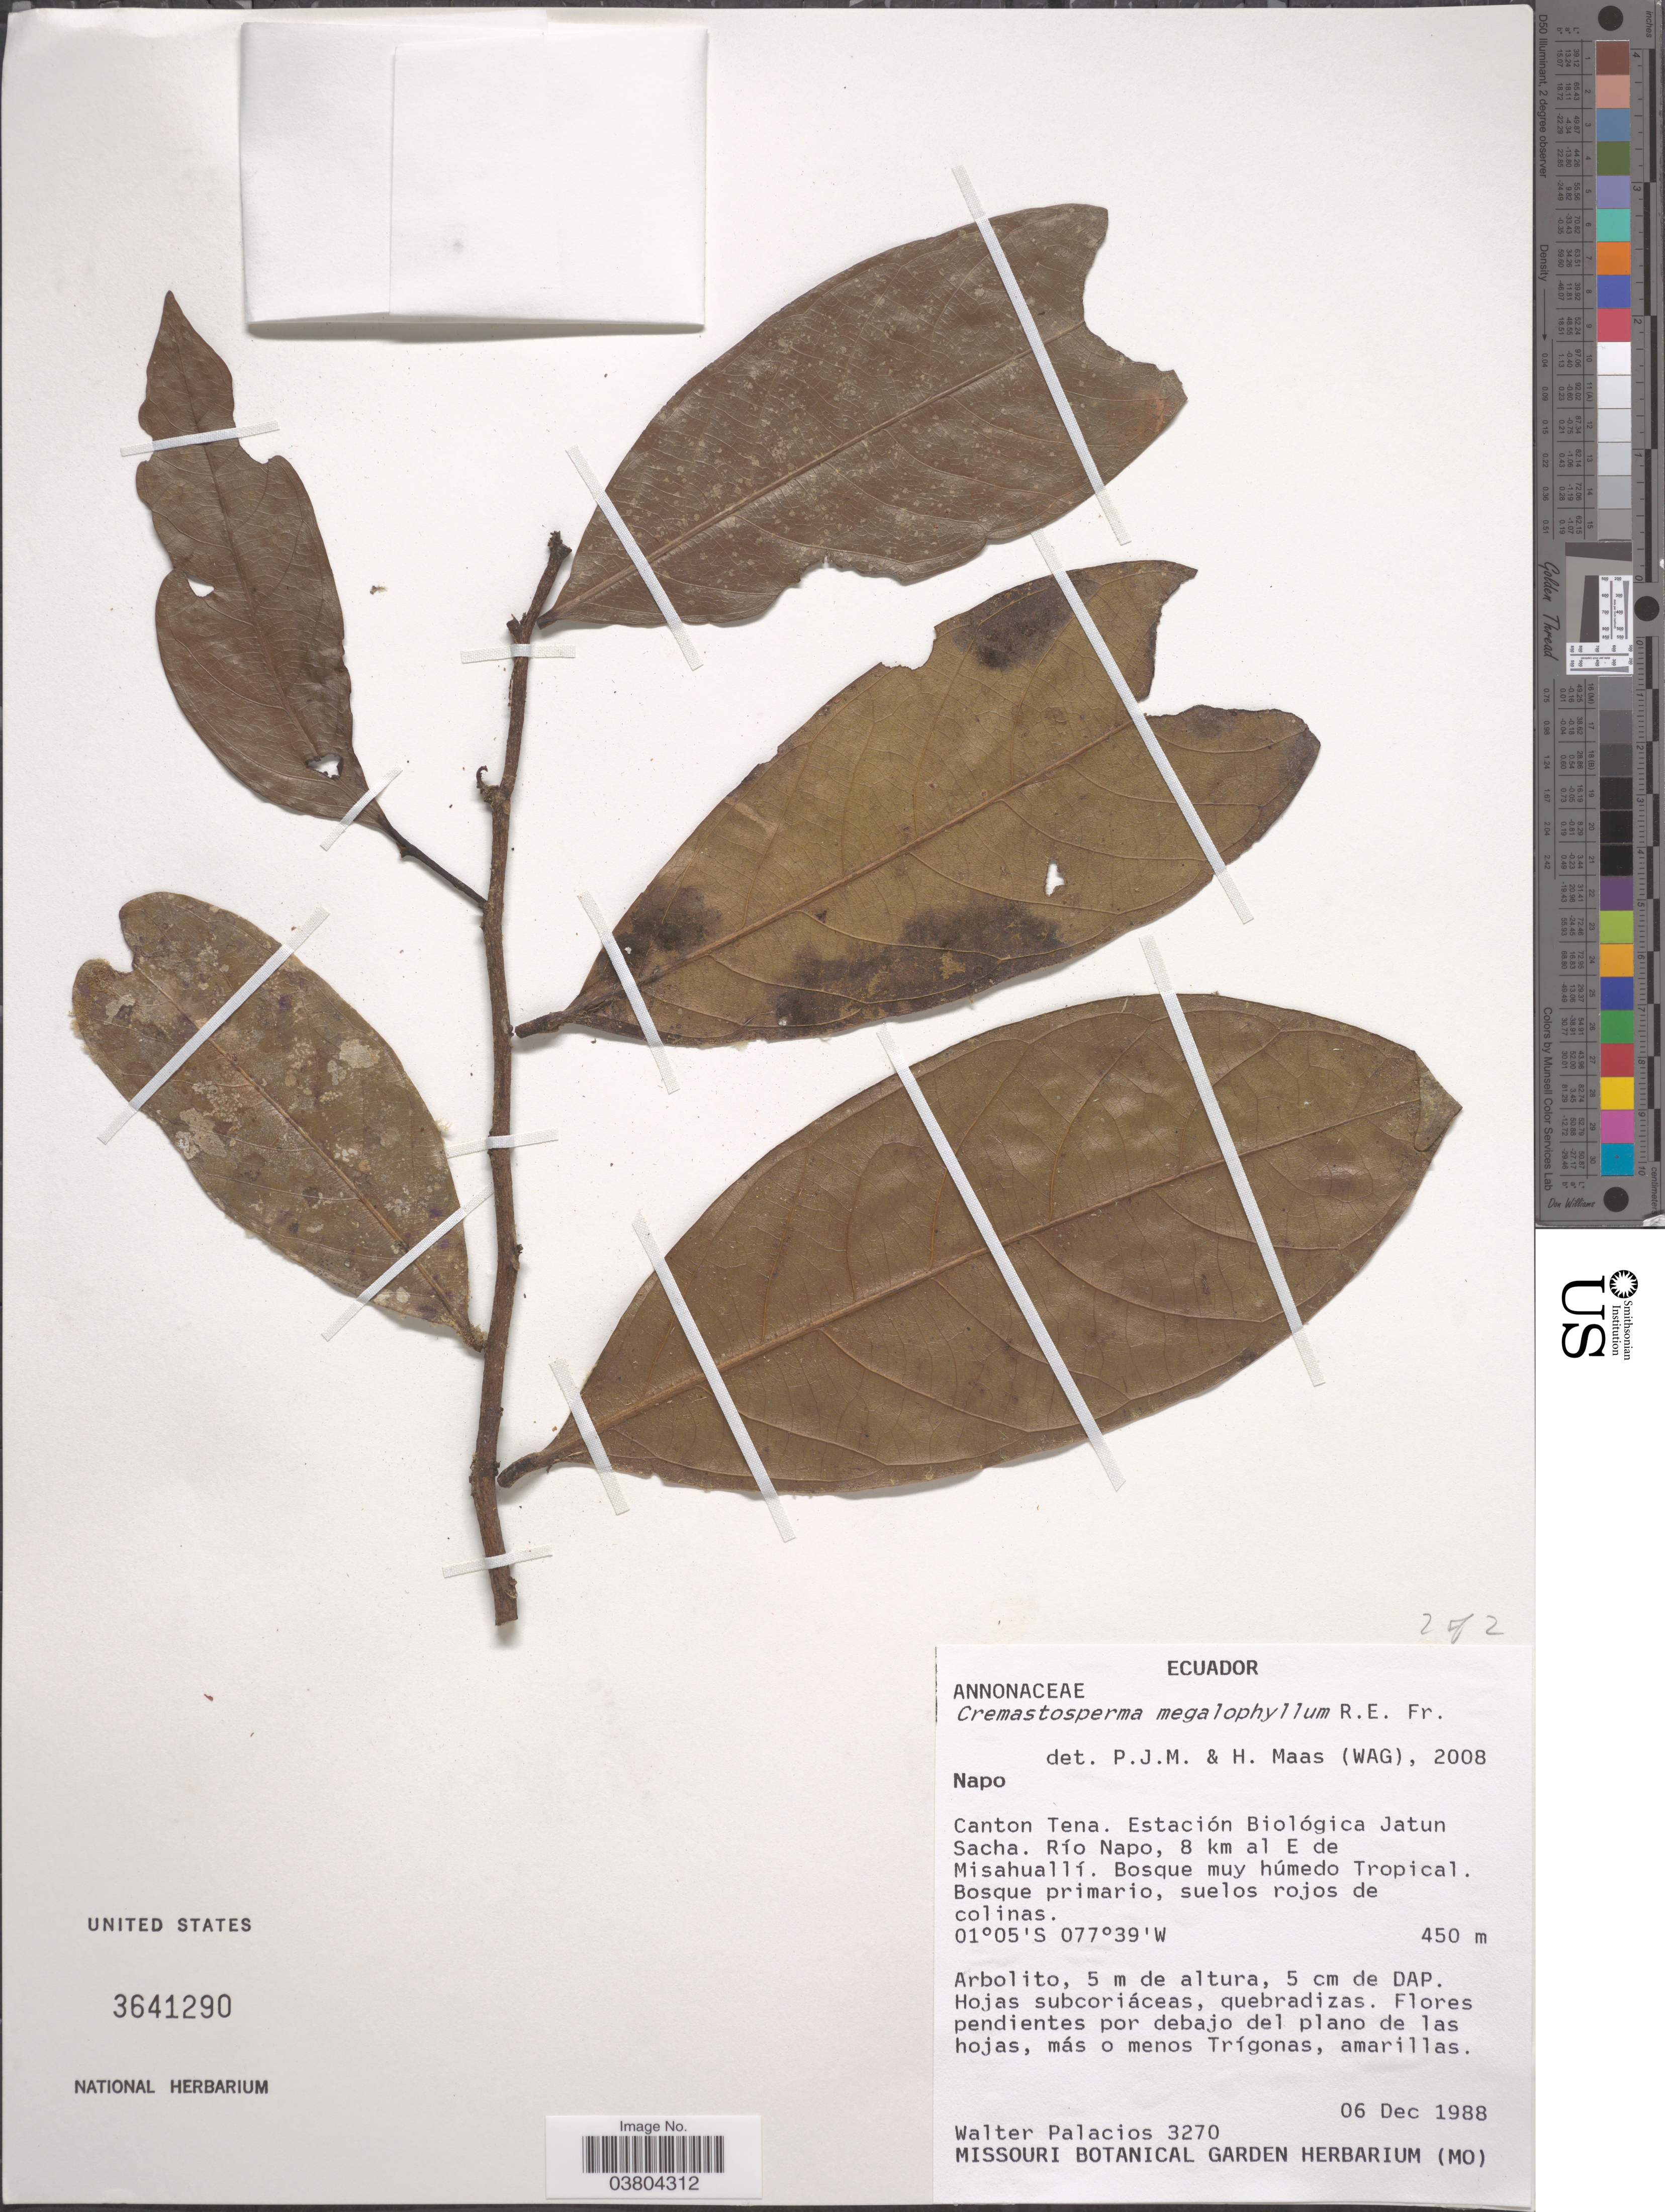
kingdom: Plantae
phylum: Tracheophyta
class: Magnoliopsida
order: Magnoliales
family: Annonaceae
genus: Cremastosperma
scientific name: Cremastosperma megalophyllum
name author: R.E. Fr.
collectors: W. Palacios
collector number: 3270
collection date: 1988-12-06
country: Ecuador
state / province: Napo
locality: Canton Tena. Estación Biológica Jatun Sacha. Río Napo, 8 km al E de Misahuallí.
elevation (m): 450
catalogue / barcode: US 3641290